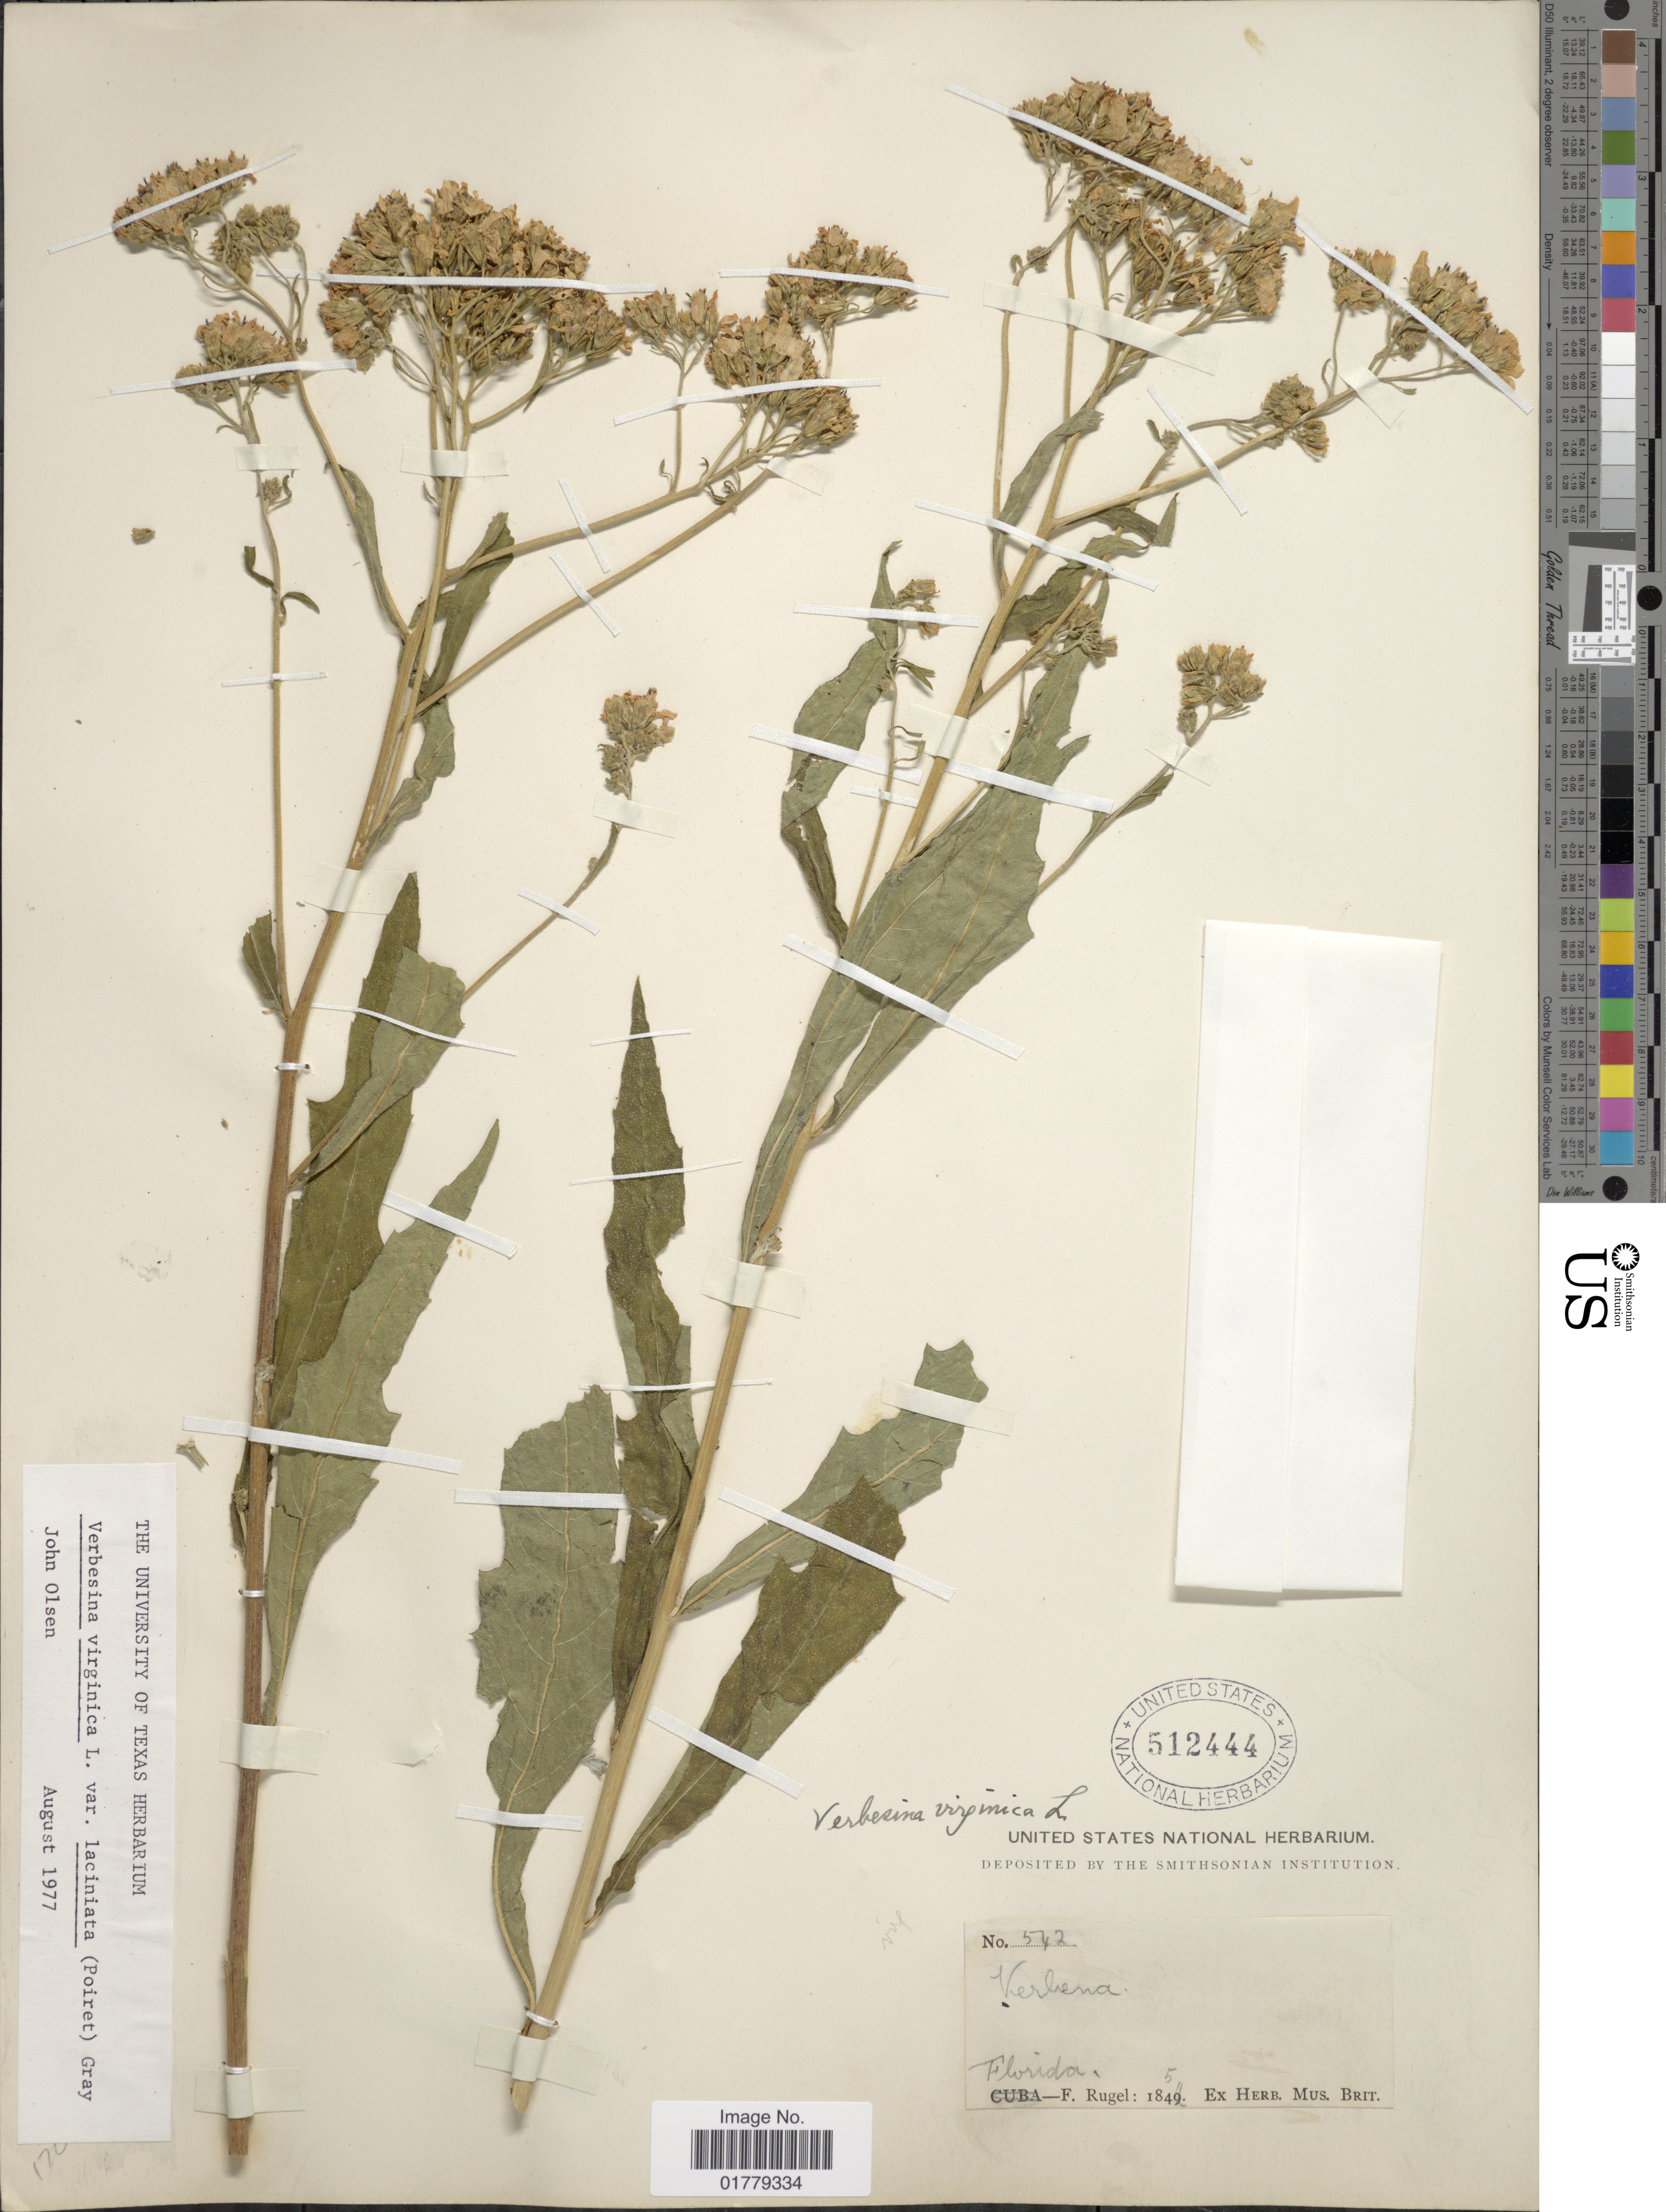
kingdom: Plantae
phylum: Tracheophyta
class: Magnoliopsida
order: Asterales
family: Asteraceae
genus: Verbesina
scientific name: Verbesina virginica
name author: L.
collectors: F. Rugel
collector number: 542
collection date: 1854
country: United States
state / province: Florida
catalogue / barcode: US 512444